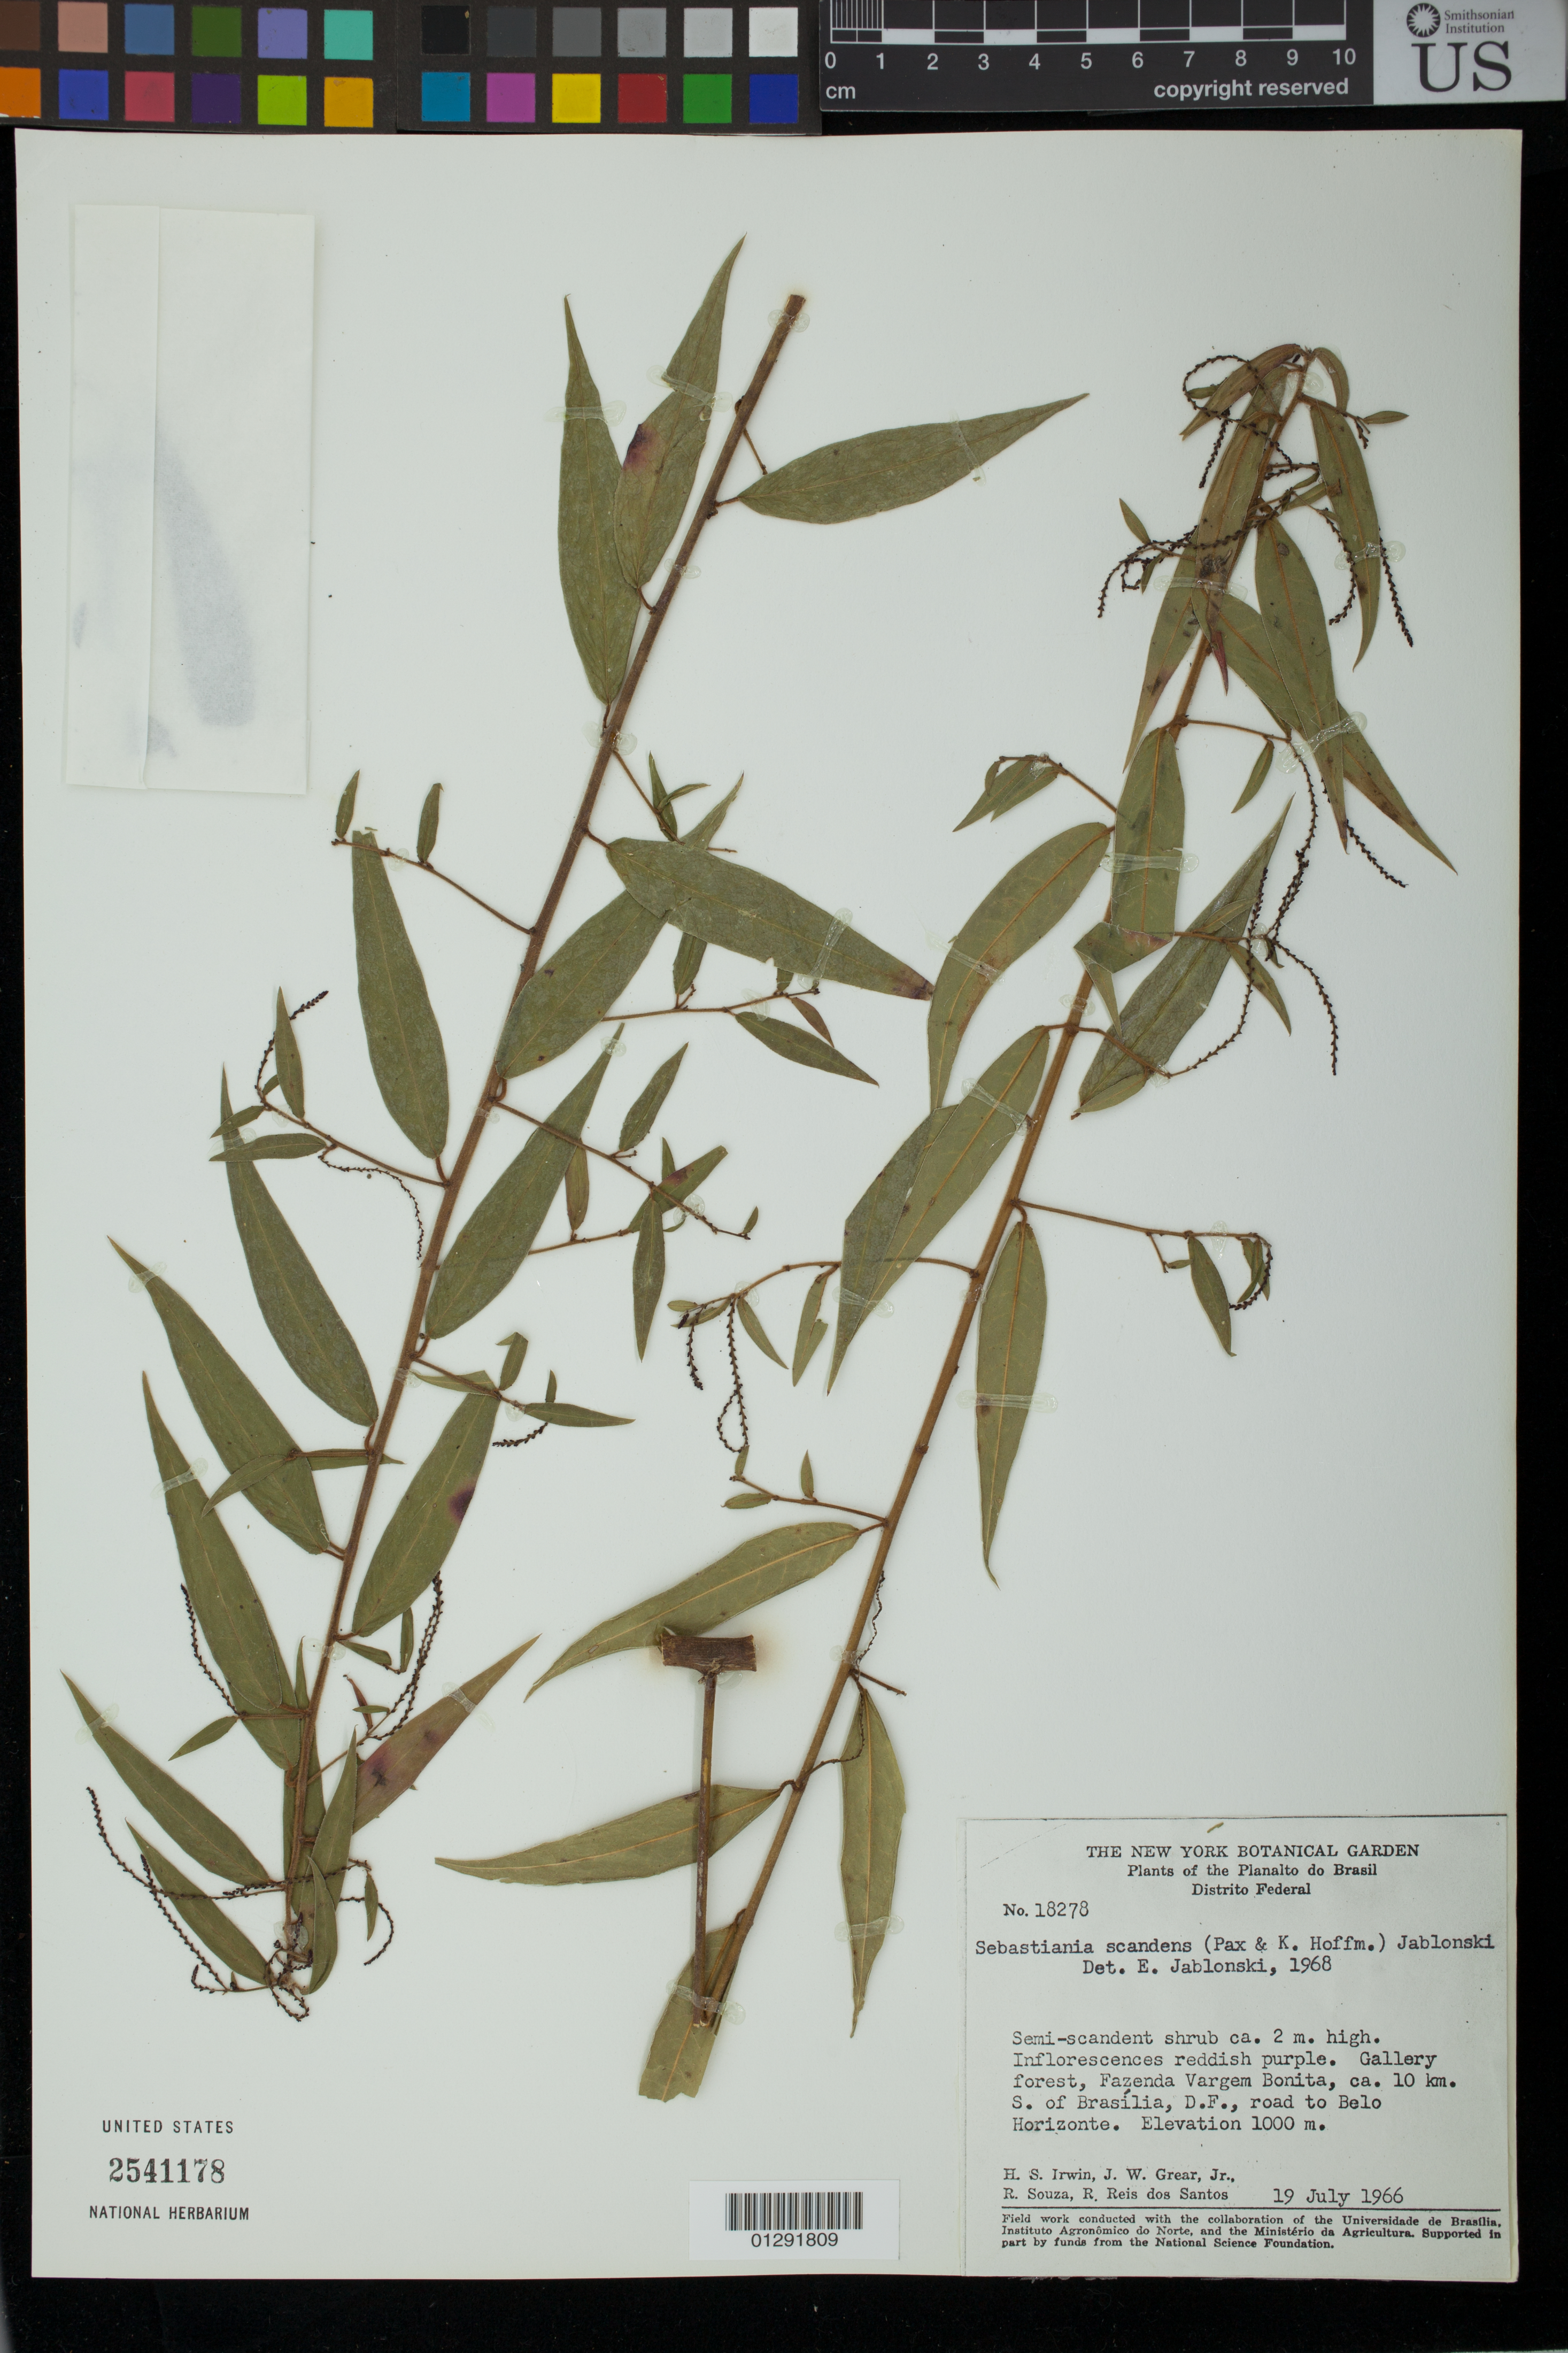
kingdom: Plantae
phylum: Tracheophyta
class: Magnoliopsida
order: Malpighiales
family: Euphorbiaceae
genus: Sebastiania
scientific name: Sebastiania scandens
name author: (Pax & K. Hoffm.) Jablonski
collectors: H. Irwin, J. W. Grear, R. Souza & R. Reis dos Santos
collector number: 18278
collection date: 1966-07-19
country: Brazil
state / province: Distrito Federal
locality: Fazenda Vargem Bonita, ca. 10 km. S. of Brasilia, D.F., road to Belo Horizonto.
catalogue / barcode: US 2541178